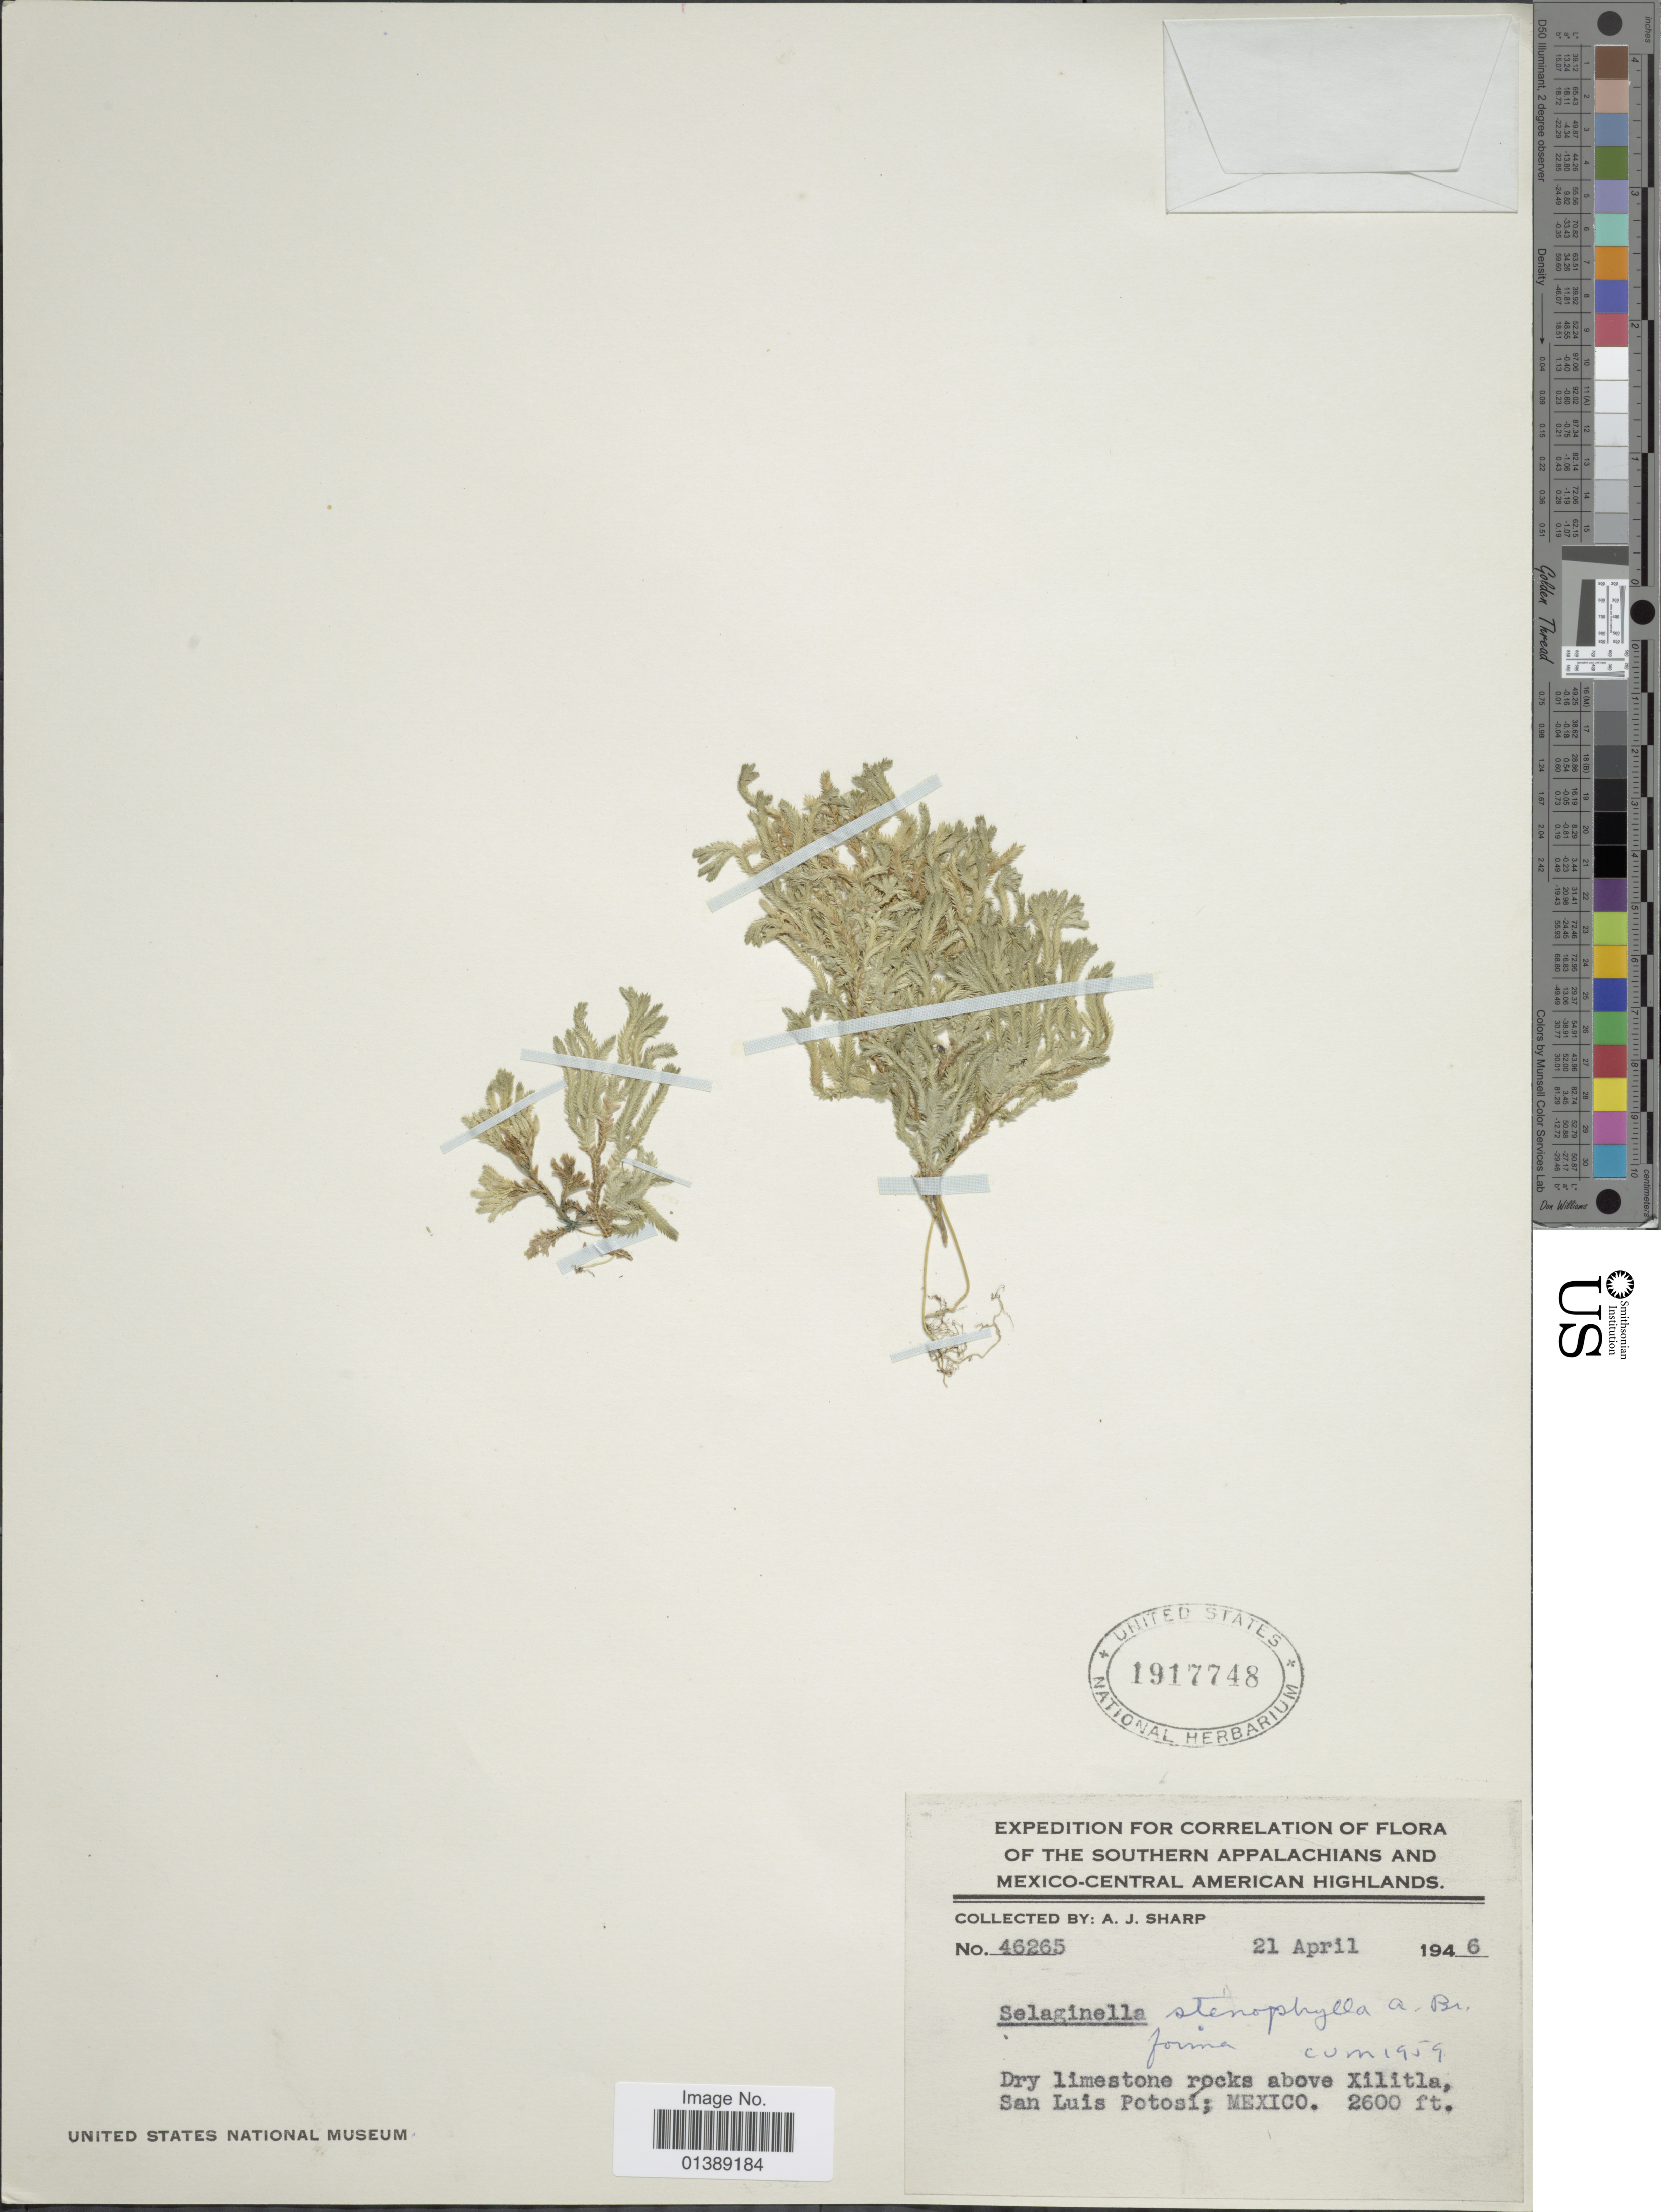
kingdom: Plantae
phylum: Tracheophyta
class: Lycopodiopsida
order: Selaginellales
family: Selaginellaceae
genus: Selaginella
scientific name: Selaginella stenophylla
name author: A. Braun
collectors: A. J. Sharp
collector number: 46265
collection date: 1946-04-21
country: Mexico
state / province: San Luis Potosí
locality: Dry limestone rocks above Xilitla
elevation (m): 792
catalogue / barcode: US 1917748